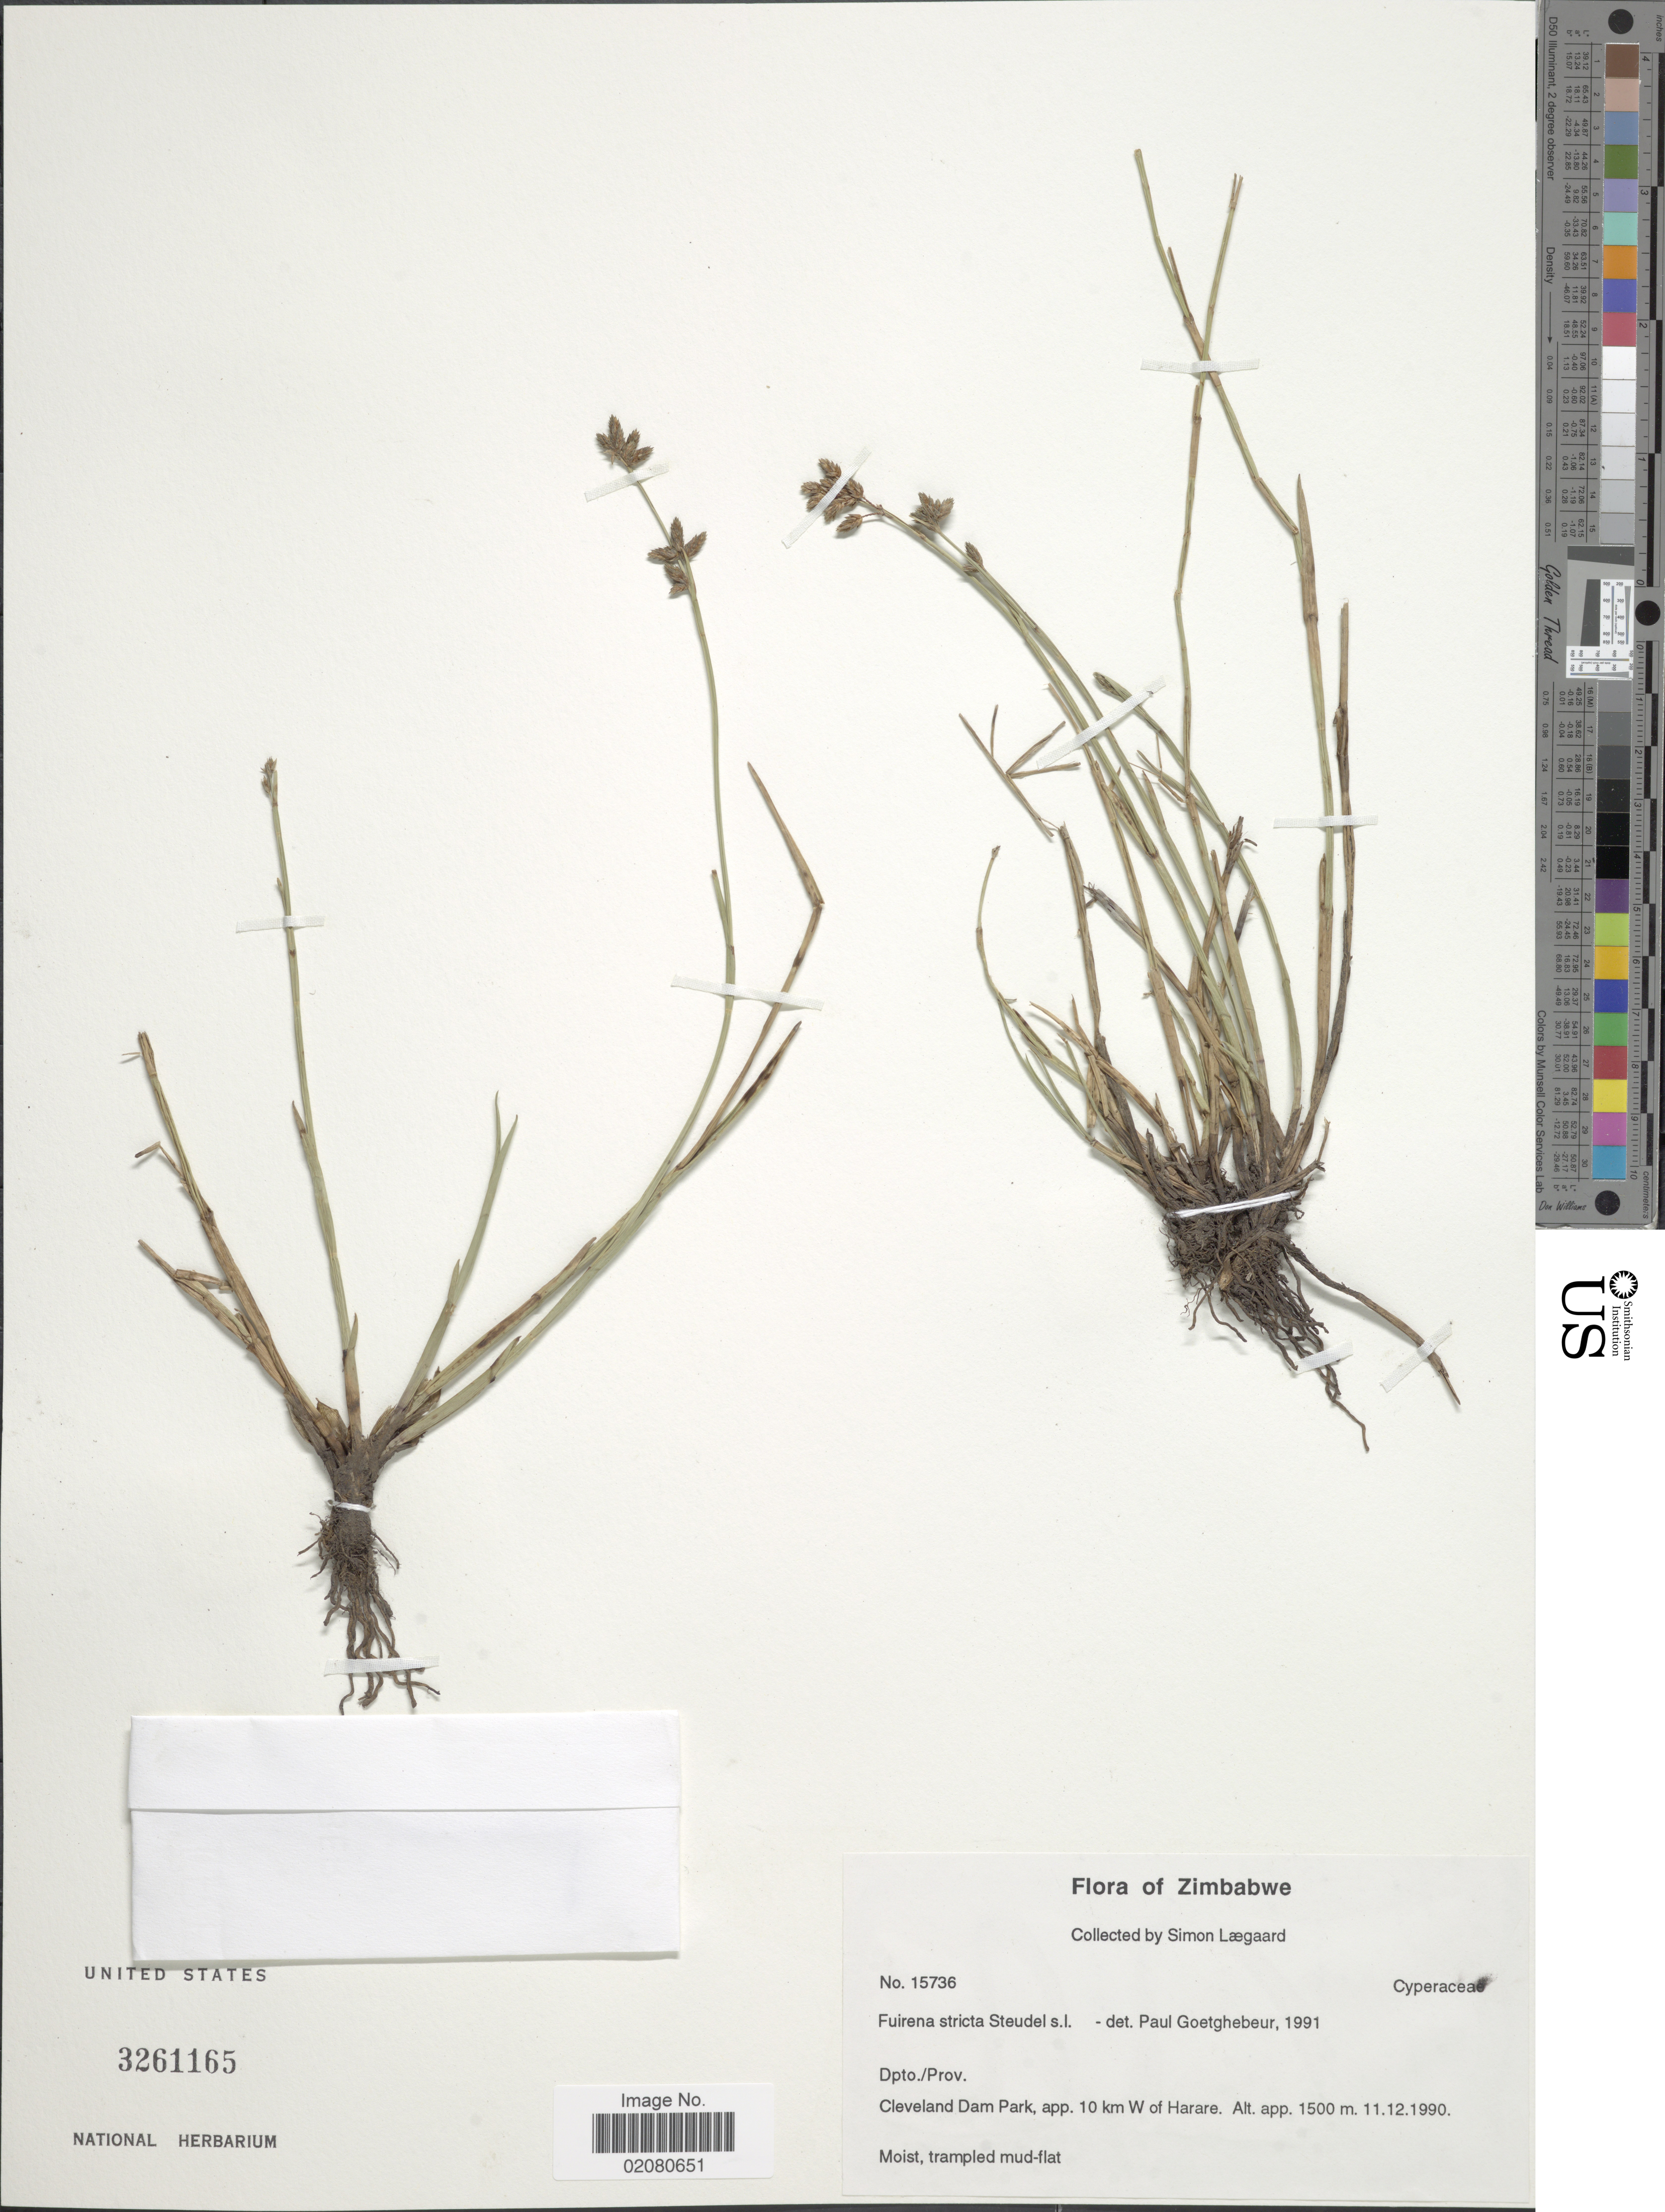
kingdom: Plantae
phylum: Tracheophyta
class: Liliopsida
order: Poales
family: Cyperaceae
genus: Fuirena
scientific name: Fuirena stricta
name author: Steud.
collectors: S. Lægaard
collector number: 15736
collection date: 1990-12-11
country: Zimbabwe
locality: Cleveland Dam Park app, 10 km W of Harare.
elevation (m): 1500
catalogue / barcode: US 3261165